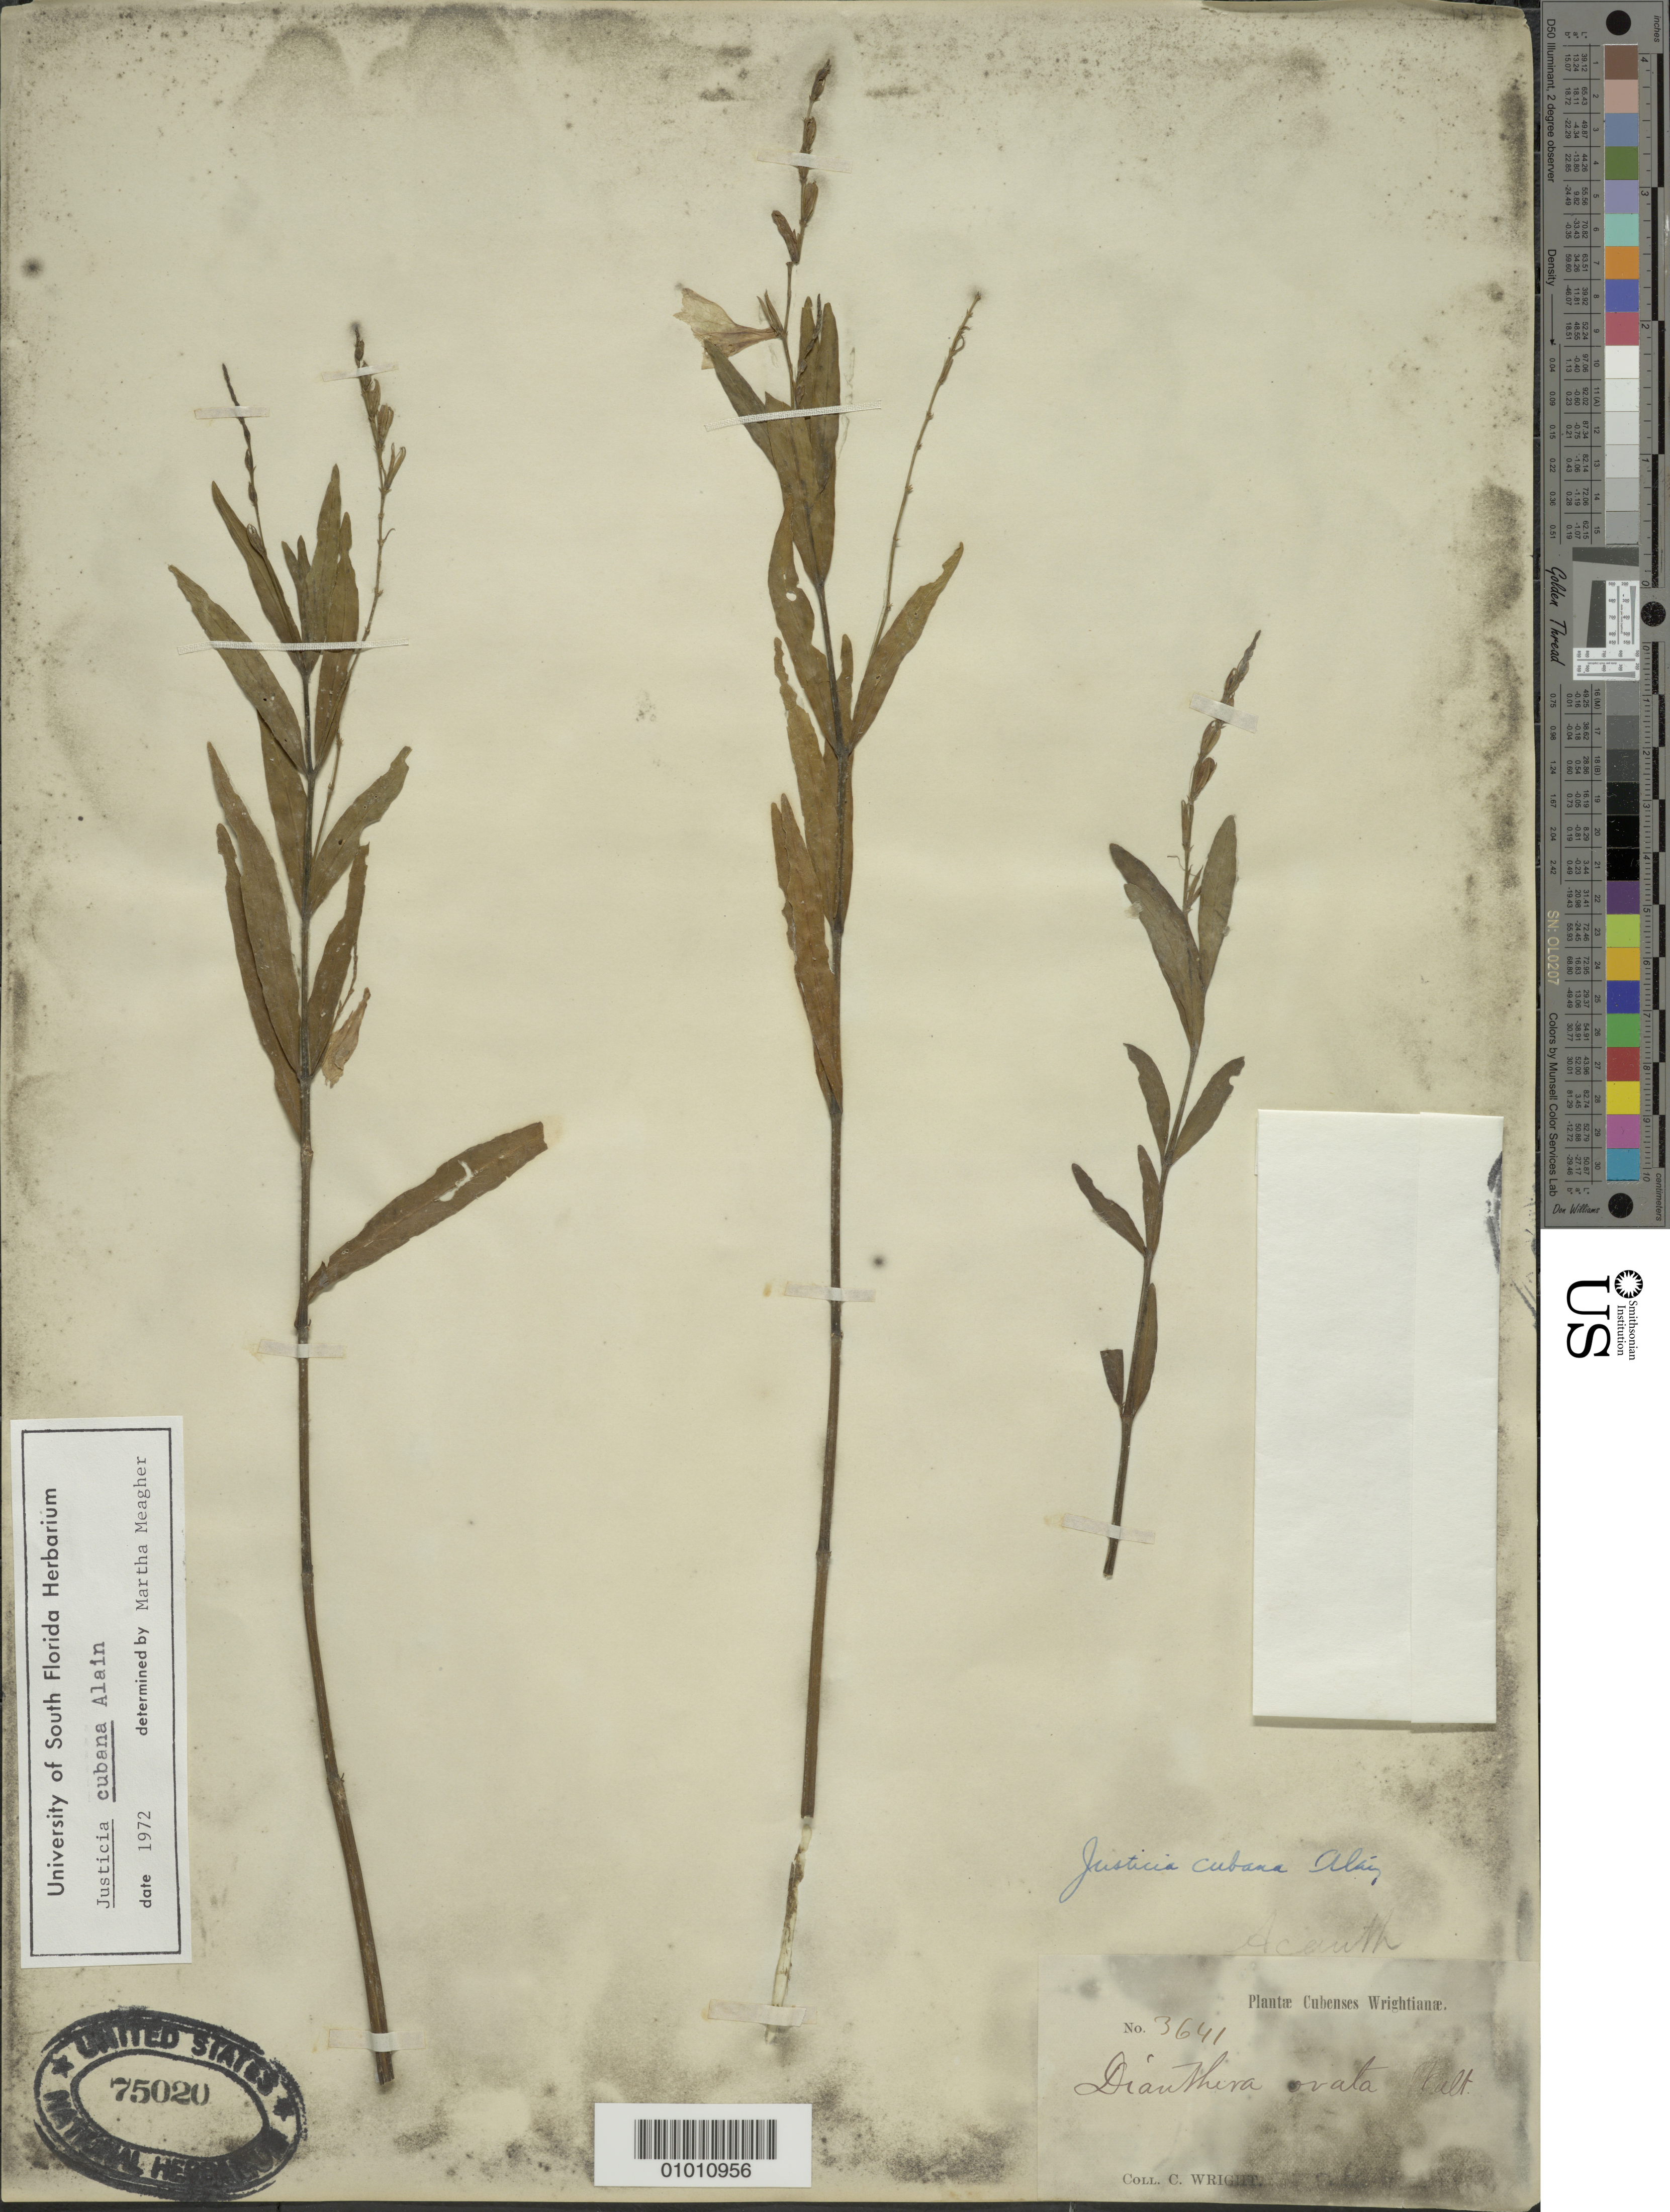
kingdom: Plantae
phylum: Tracheophyta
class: Magnoliopsida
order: Lamiales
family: Acanthaceae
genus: Justicia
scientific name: Justicia cubana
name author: Alain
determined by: Meagher, M.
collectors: C. Wright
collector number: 3641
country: Cuba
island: Cuba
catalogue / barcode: US 75020